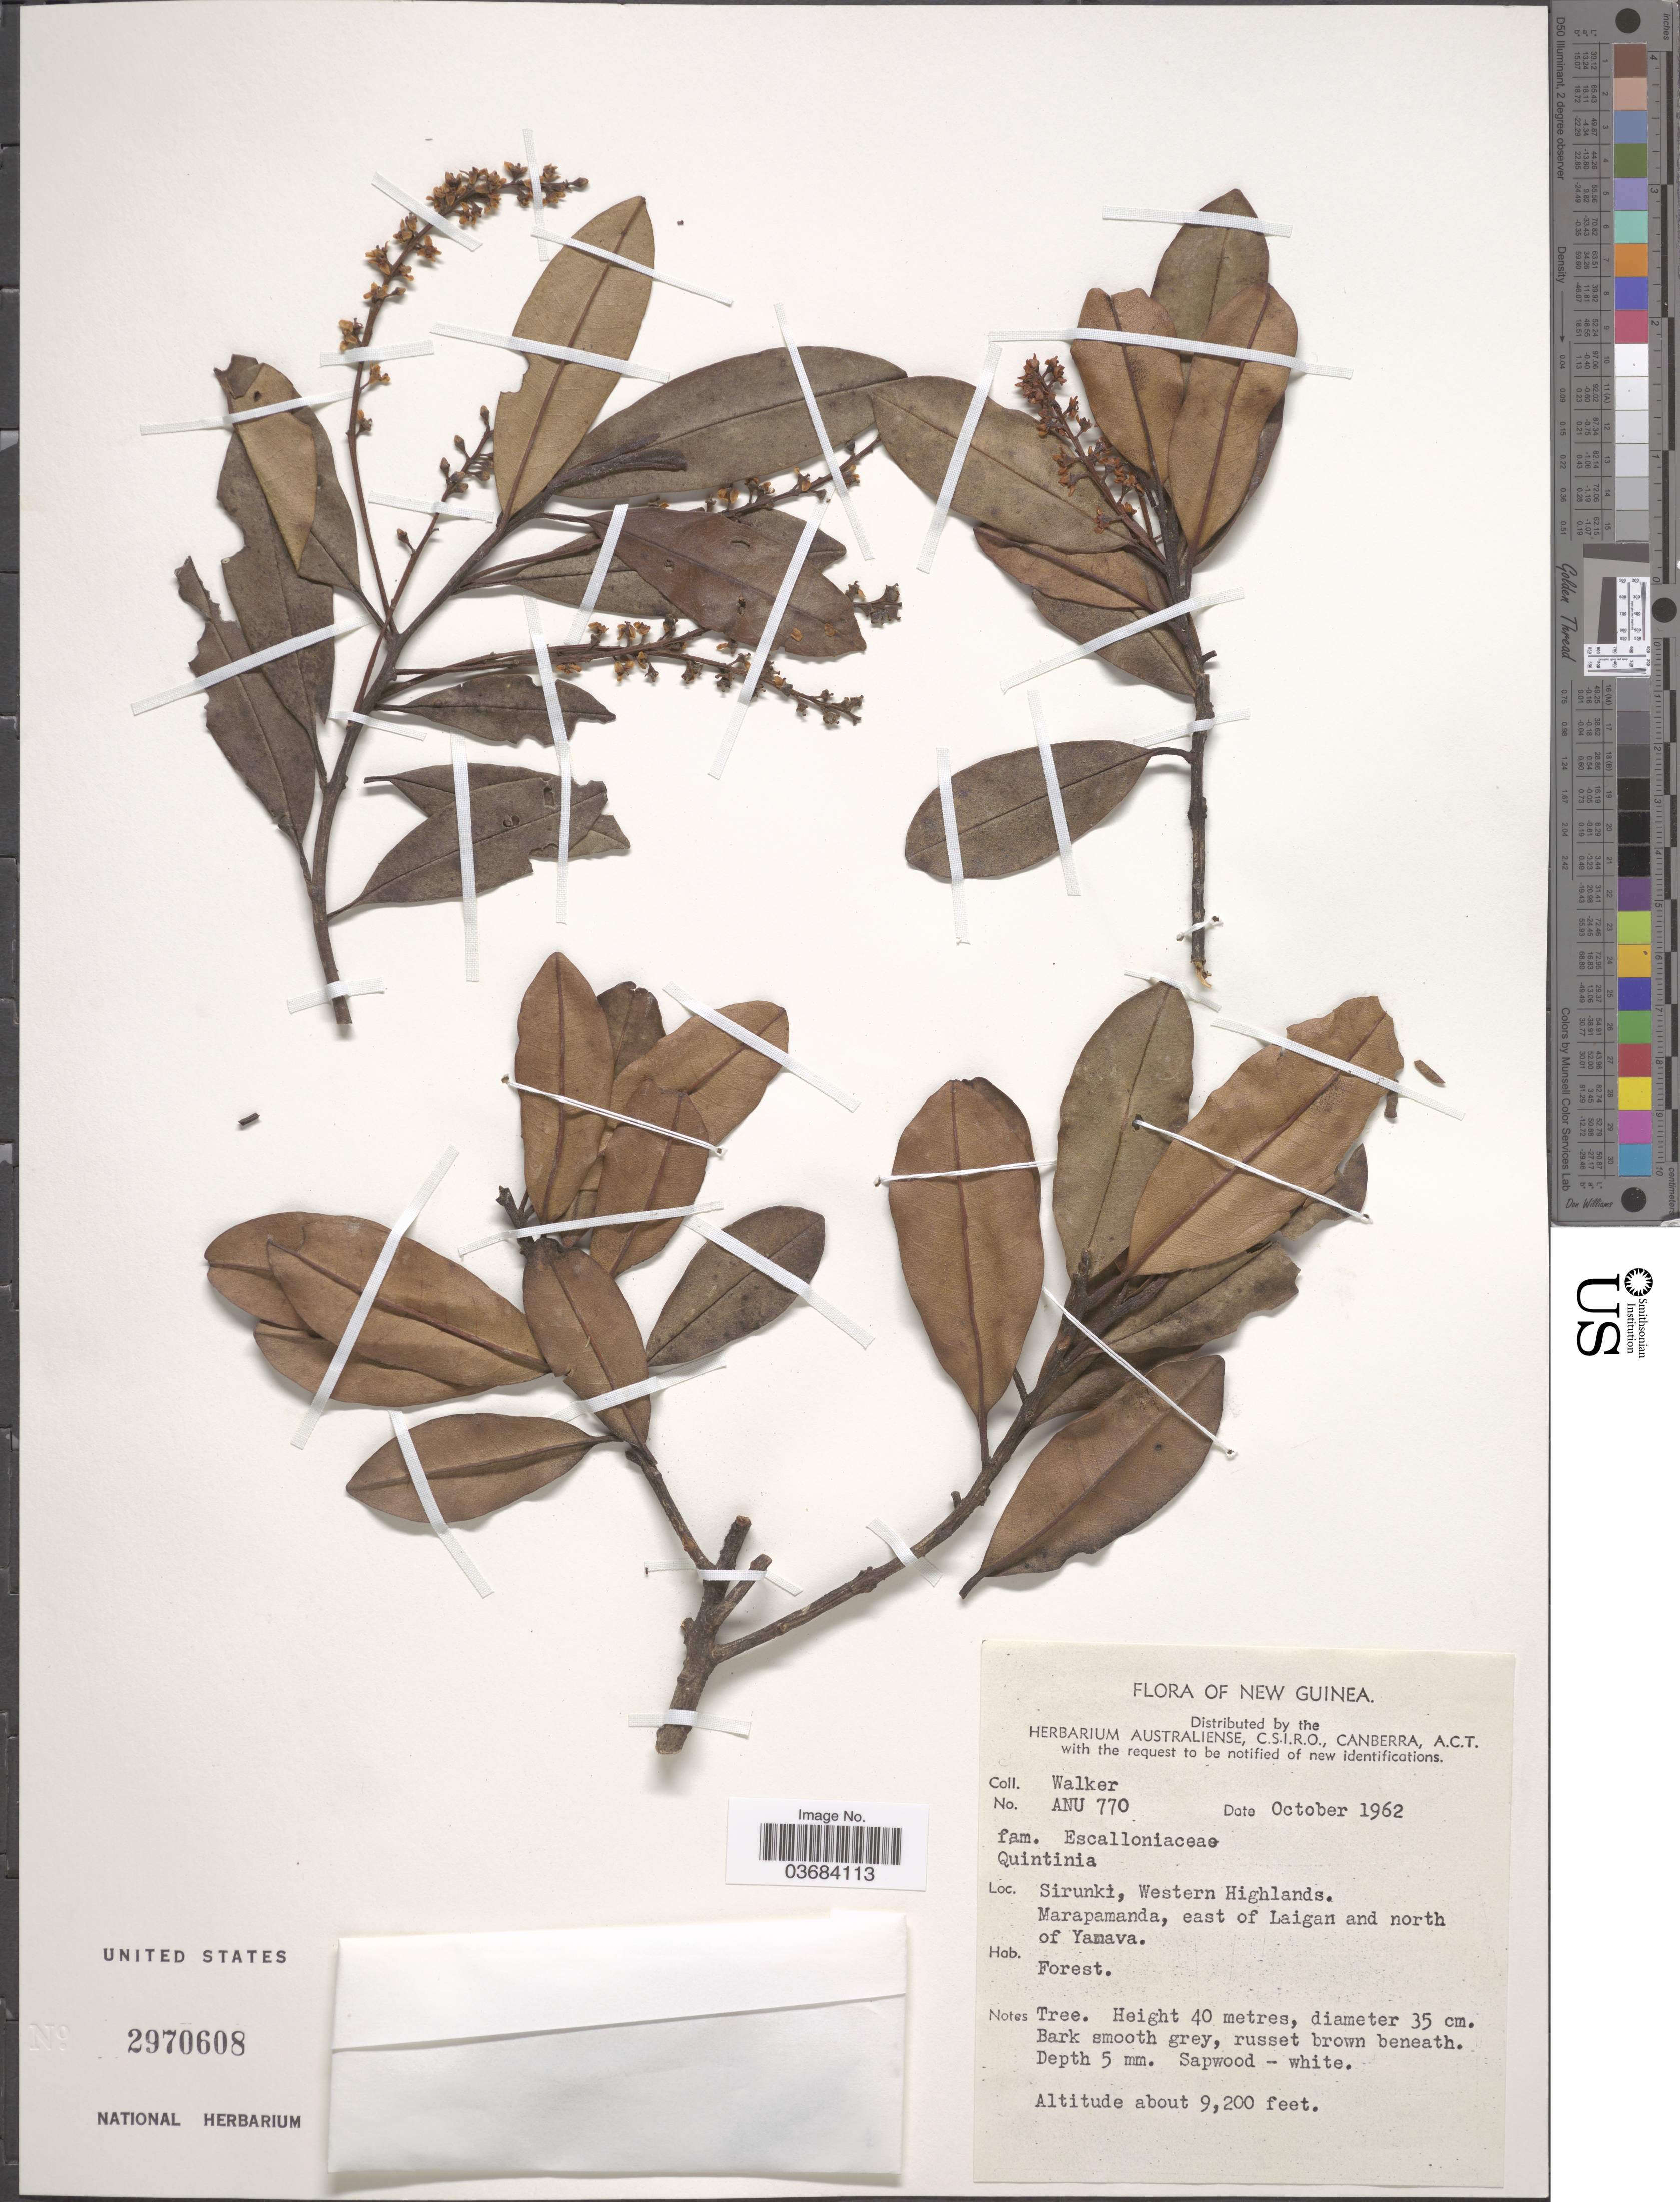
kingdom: Plantae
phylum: Tracheophyta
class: Magnoliopsida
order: Paracryphiales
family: Paracryphiaceae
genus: Quintinia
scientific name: Quintinia sp.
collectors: -. Walker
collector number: ANU770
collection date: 1962-10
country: Papua New Guinea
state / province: Western Highlands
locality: New Guinea. Sirunki. Marapamanda, east of Laigan and north of Yamava.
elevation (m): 2804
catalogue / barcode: US 2970608